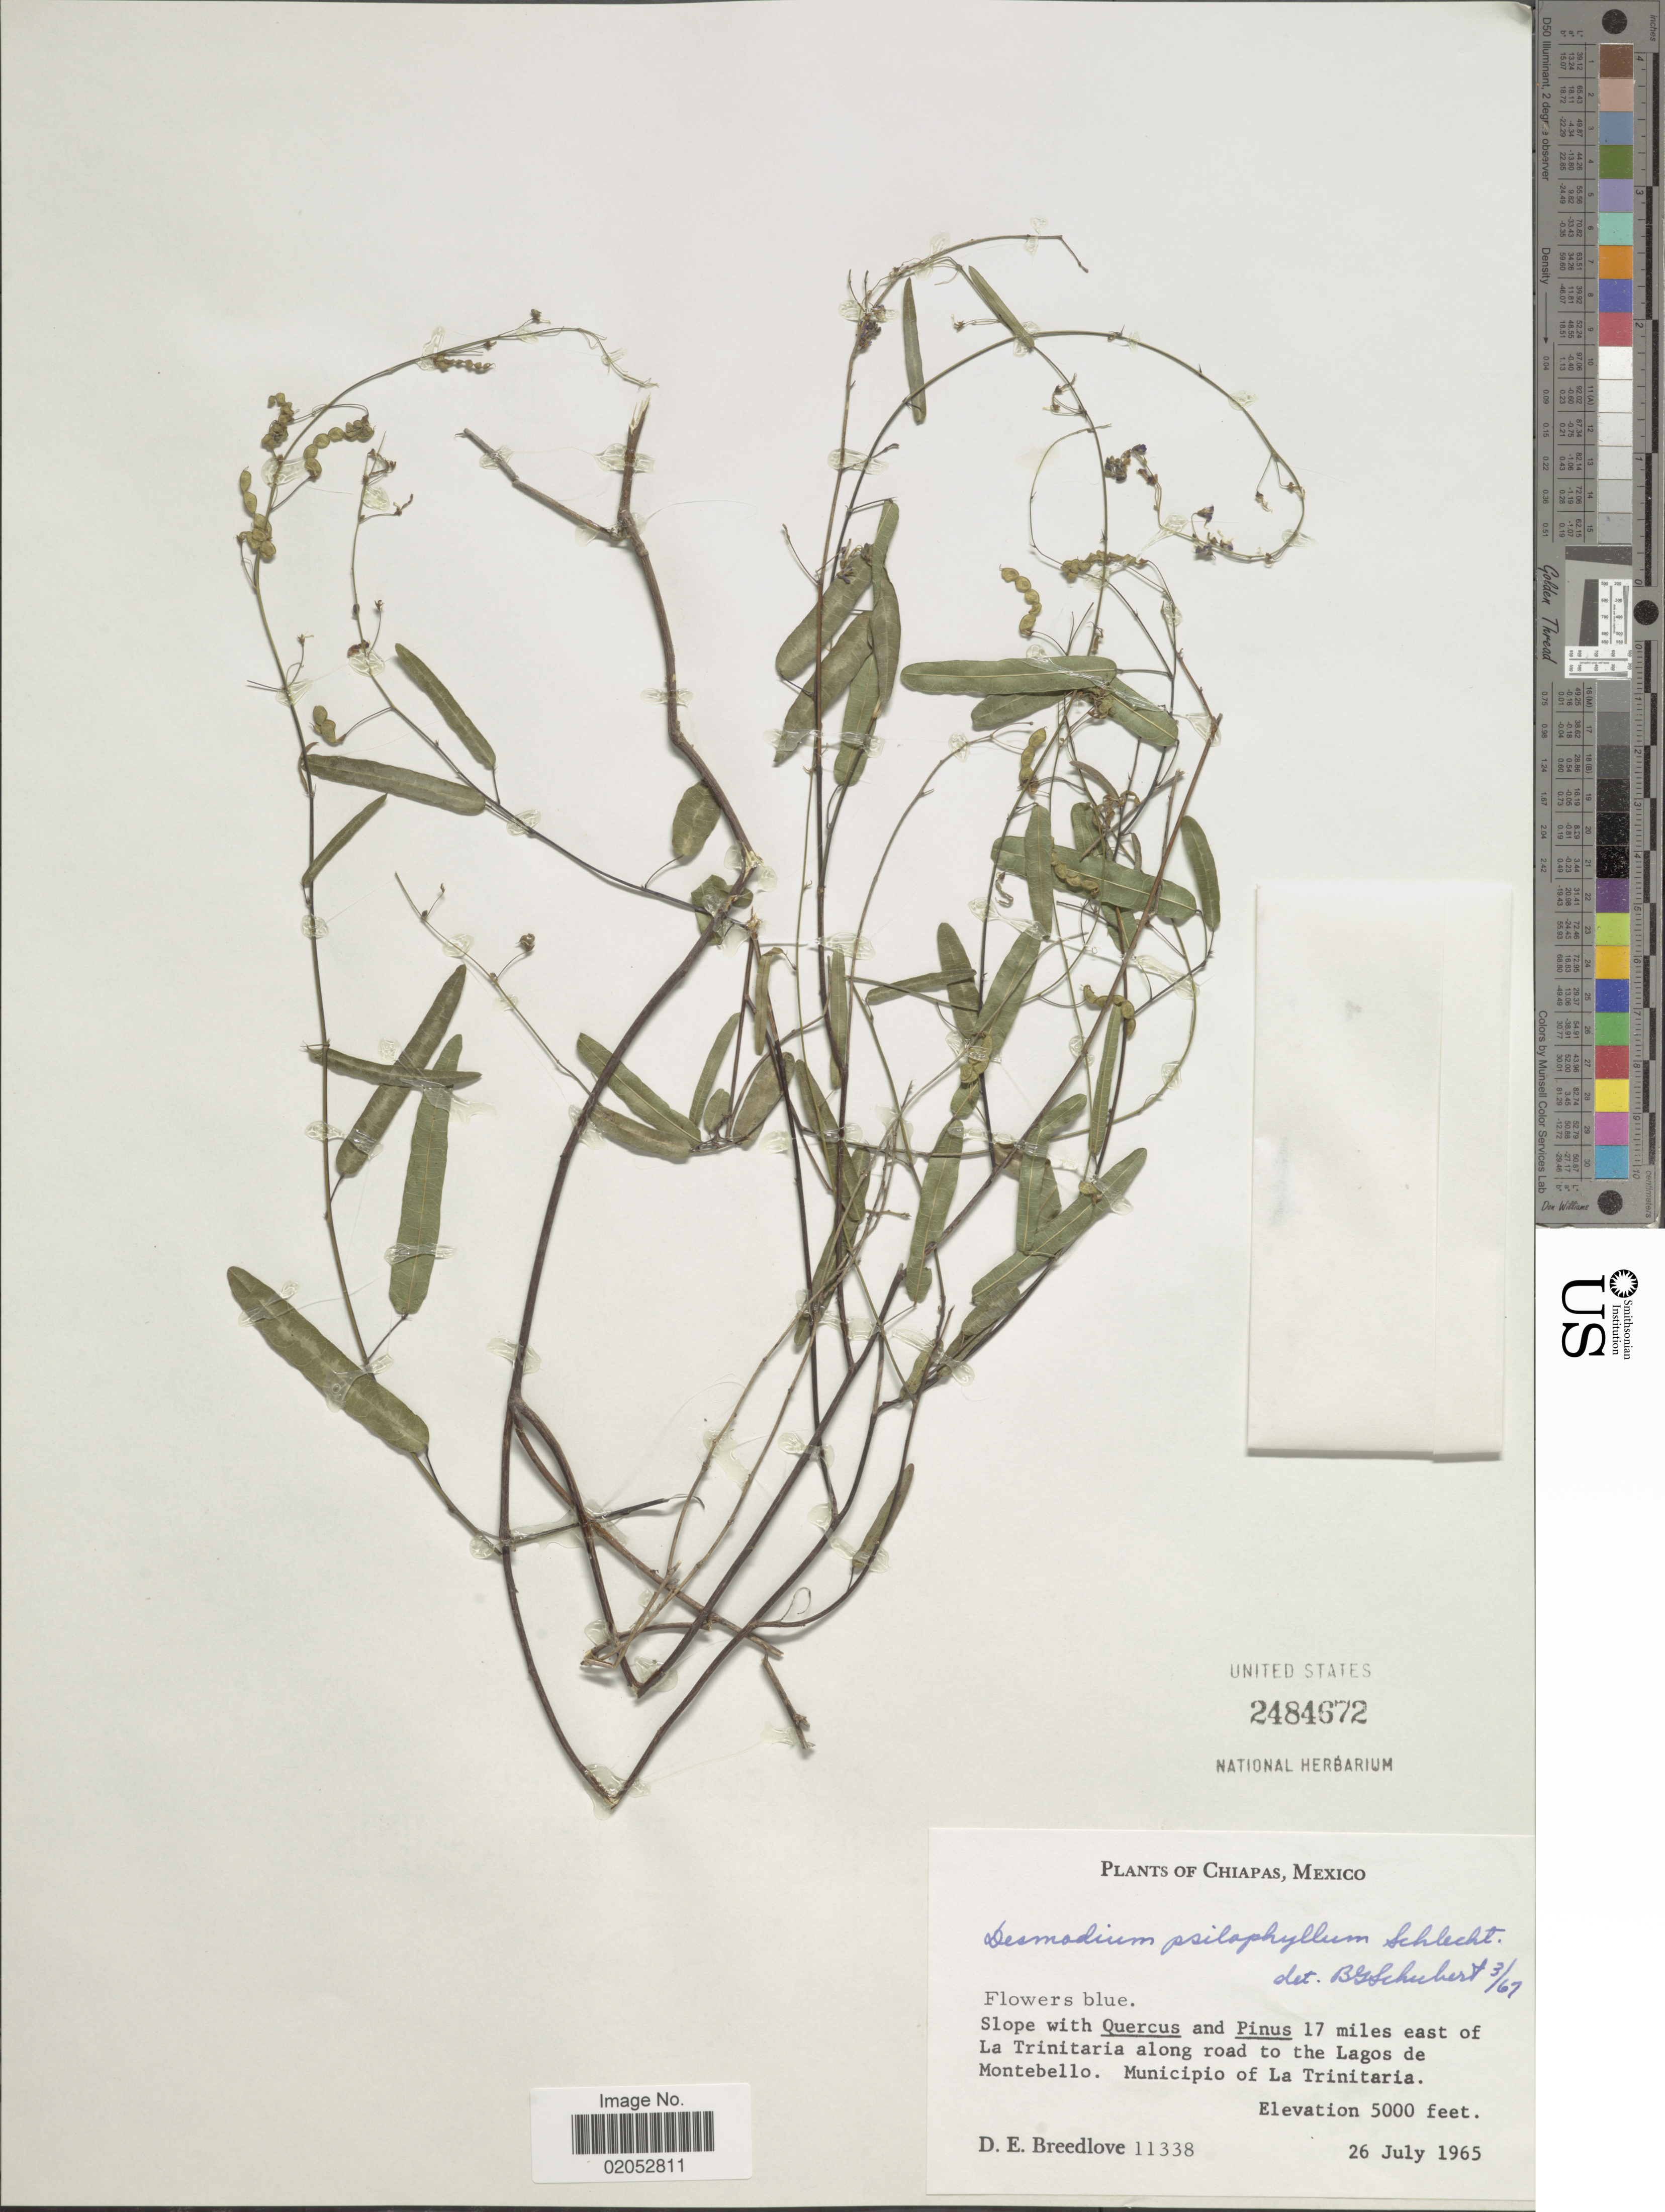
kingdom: Plantae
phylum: Tracheophyta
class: Magnoliopsida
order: Fabales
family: Fabaceae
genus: Desmodium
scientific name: Desmodium psilophyllum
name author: Schltdl.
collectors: D. E. Breedlove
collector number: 11338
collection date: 1965-07-26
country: Mexico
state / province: Chiapas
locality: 17 miles east of La Trinitaria along road to tha Lagos de Montebello. Municipio of La Trinitaria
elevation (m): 1524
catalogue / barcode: US 2484672